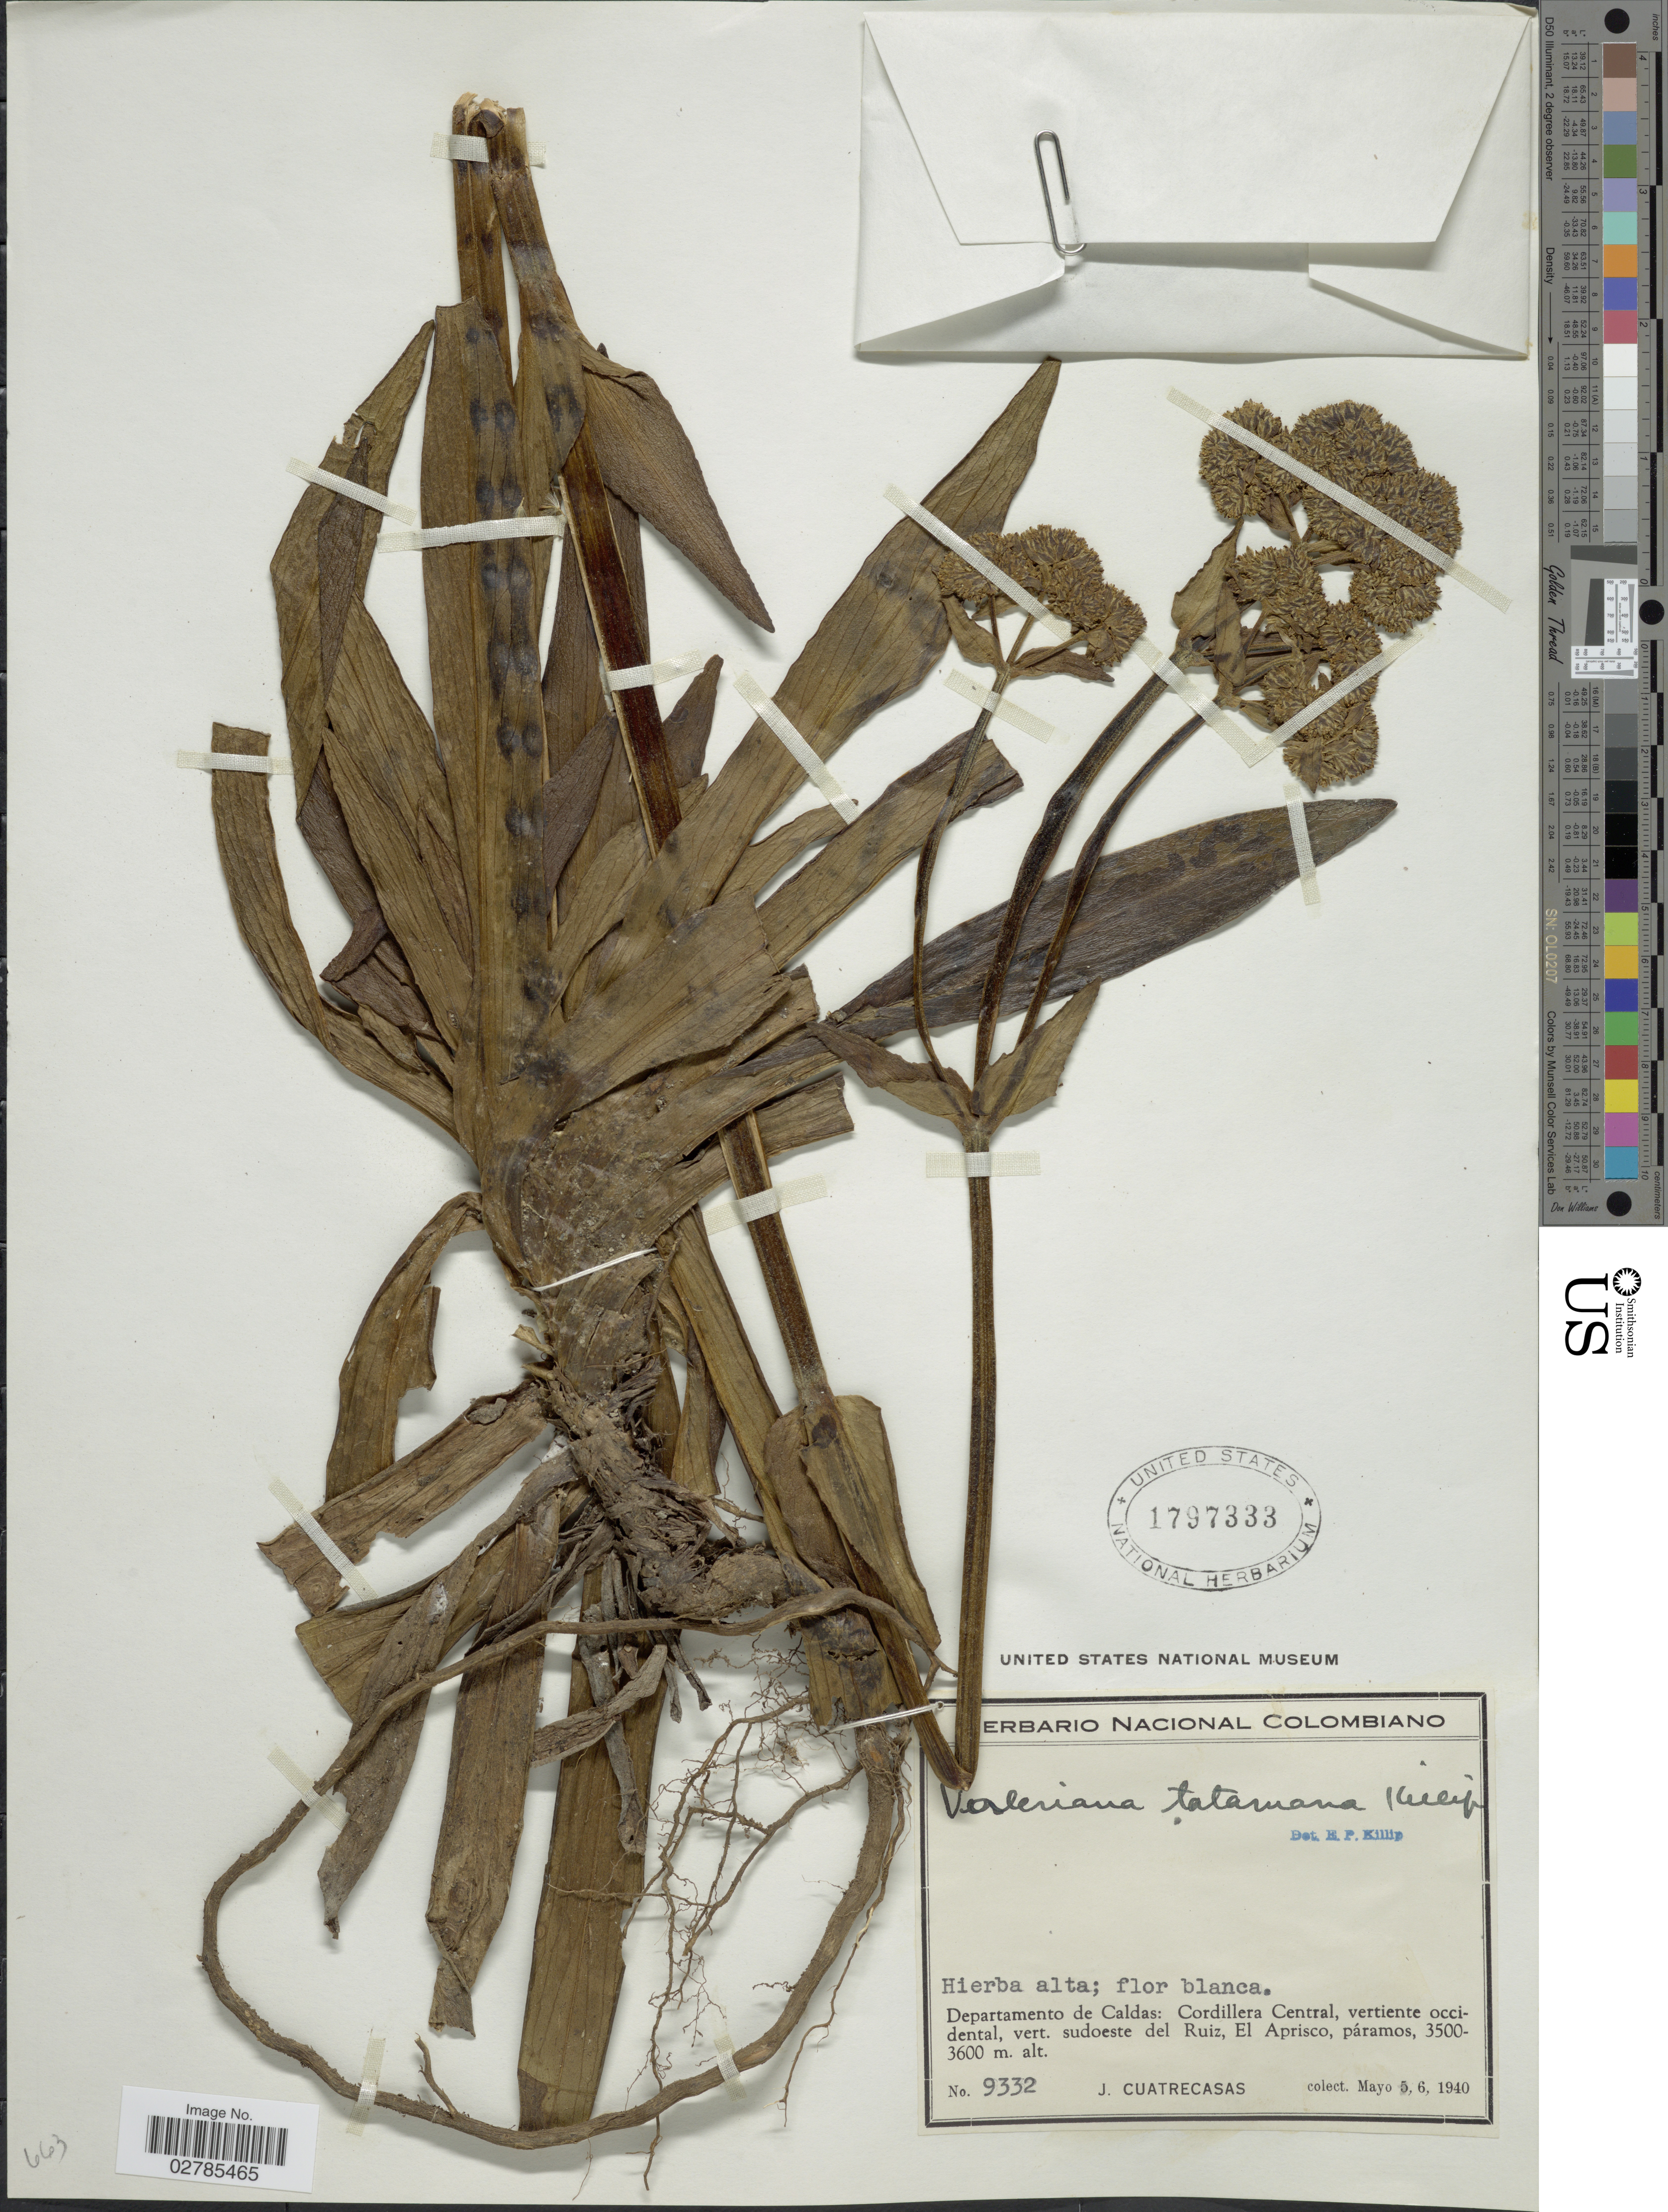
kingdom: Plantae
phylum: Tracheophyta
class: Magnoliopsida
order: Dipsacales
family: Caprifoliaceae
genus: Valeriana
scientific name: Valeriana tatamana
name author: Killip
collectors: J. Cuatrecasas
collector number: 9332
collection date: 1940-05-05/1940-05-06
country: Colombia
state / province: Caldas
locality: Departamento de Caldas: Cordillera Central, vertiente occidental, vert. sudoeste del Ruiz, El Aprisco.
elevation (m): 3500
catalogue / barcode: US 1797333